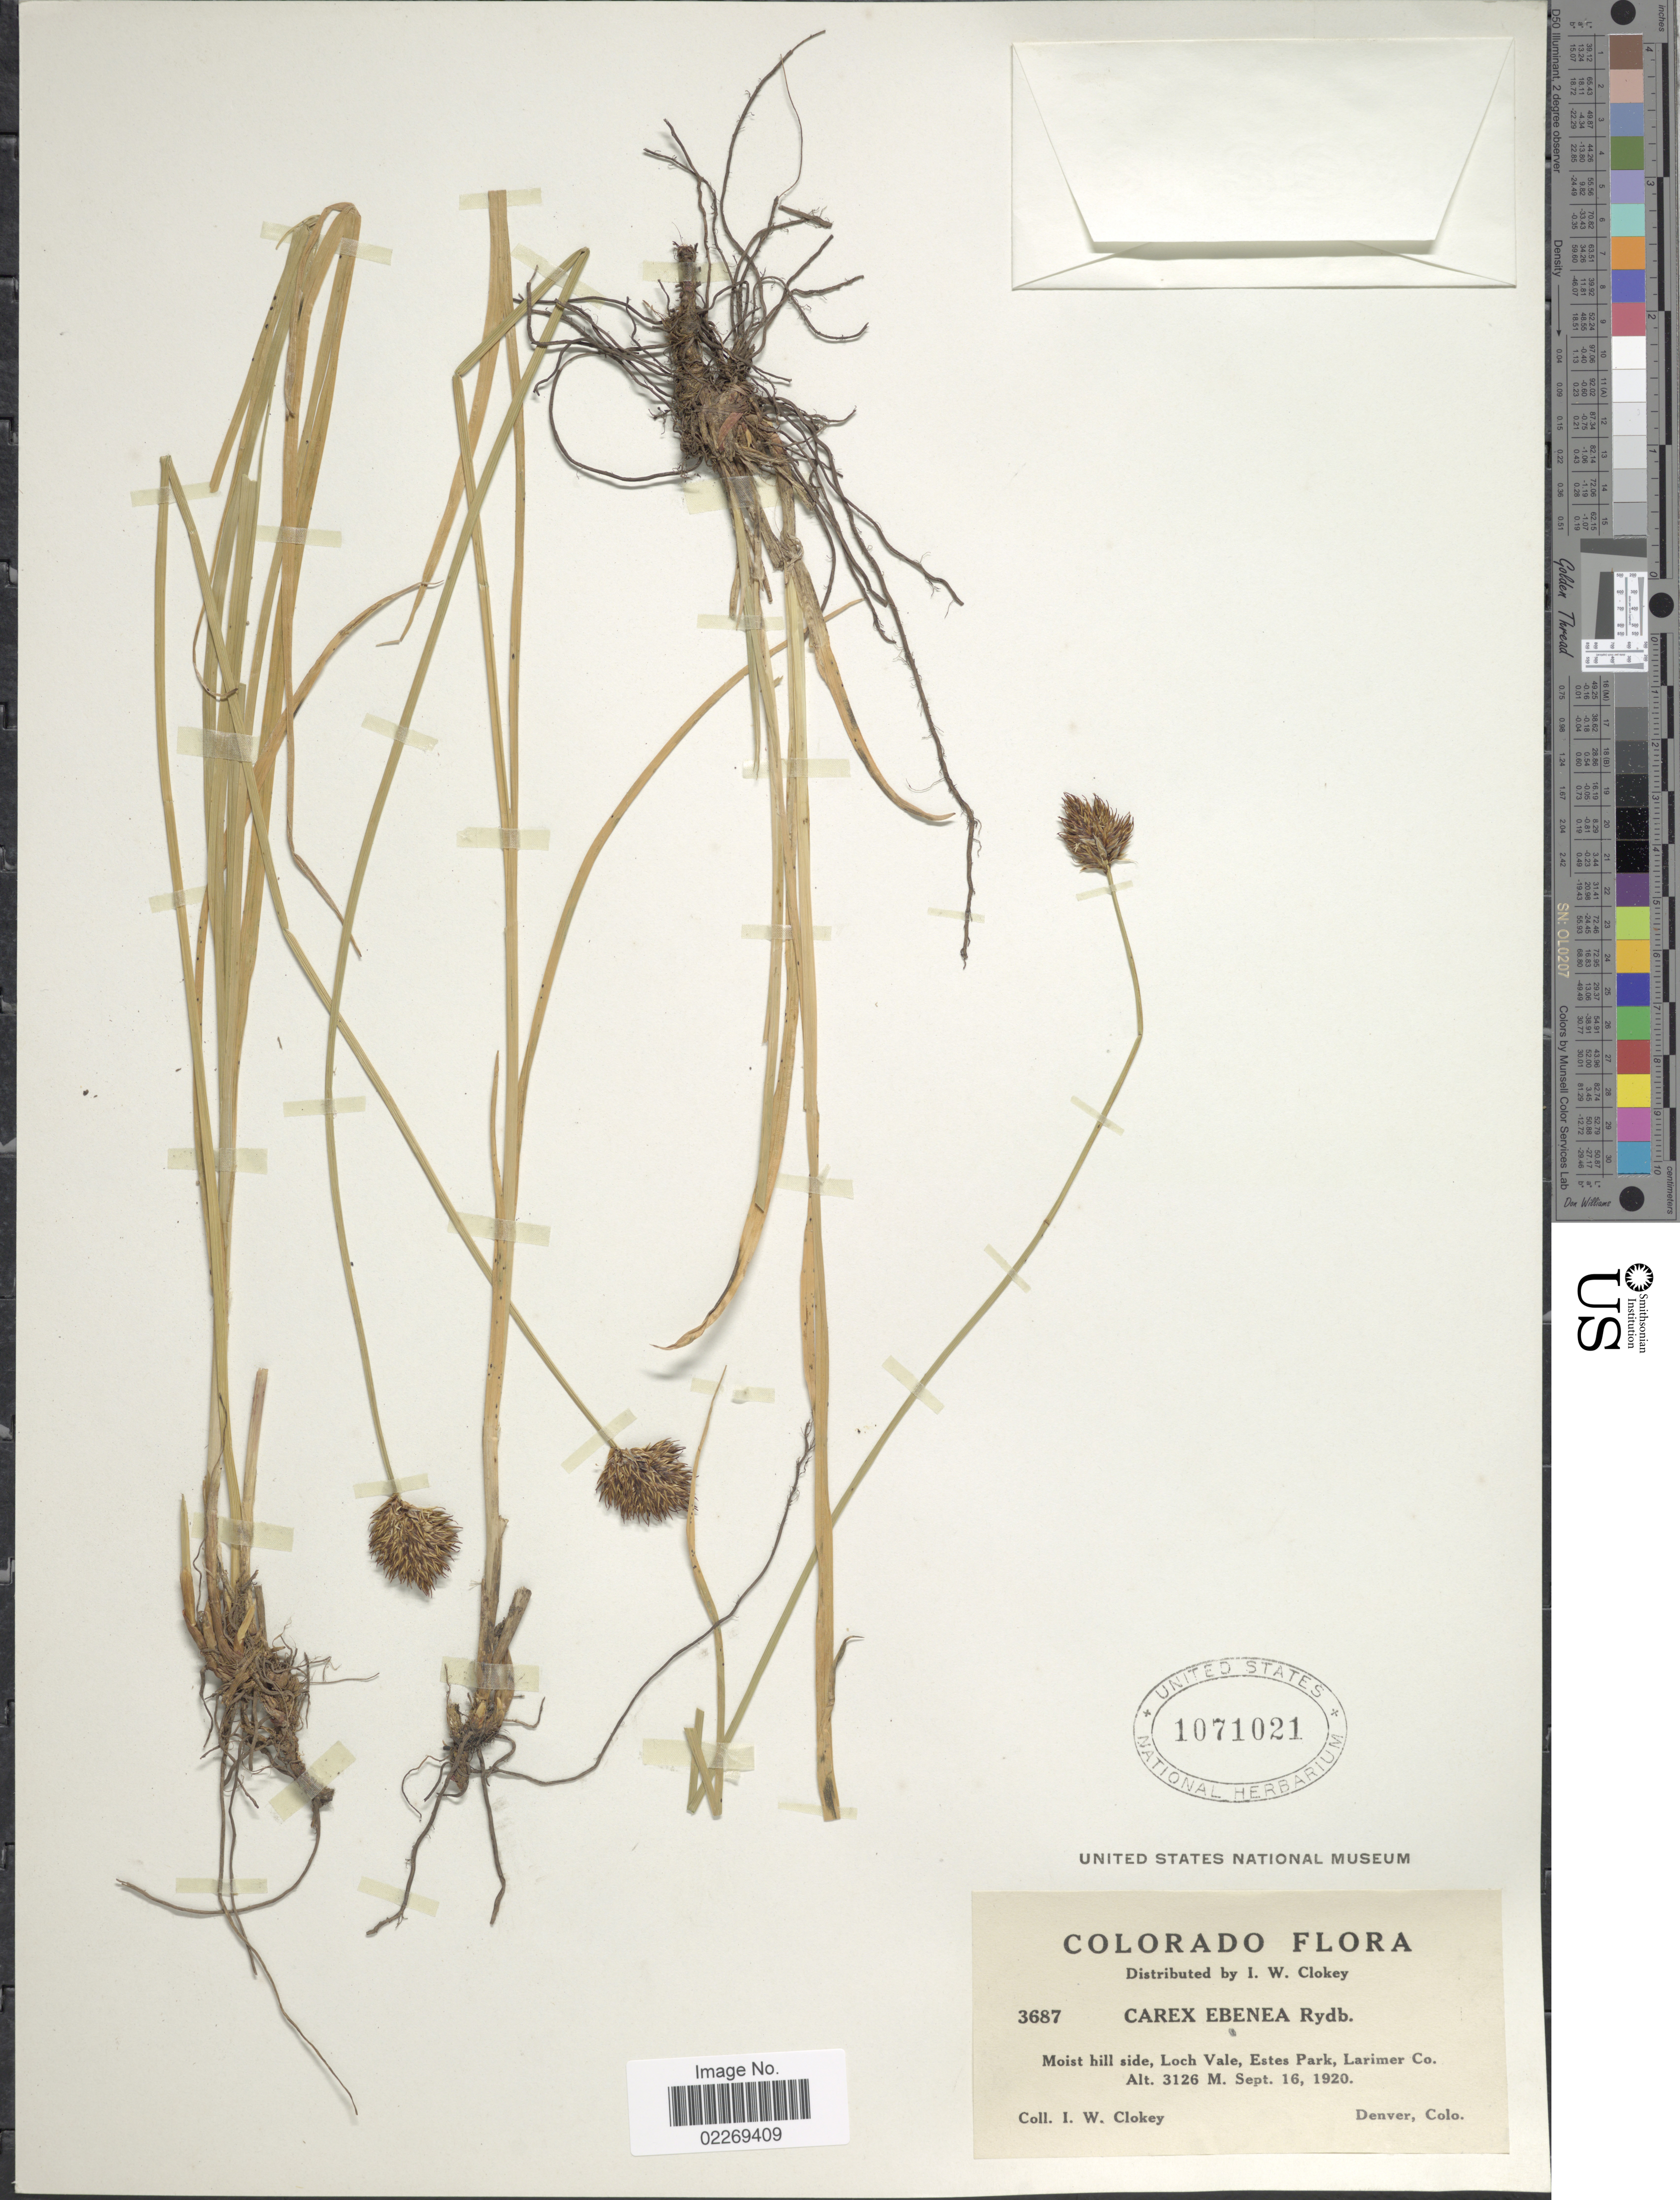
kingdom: Plantae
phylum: Tracheophyta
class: Liliopsida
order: Poales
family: Cyperaceae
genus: Carex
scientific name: Carex ebenea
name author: Rydb.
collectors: I. W. Clokey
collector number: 3687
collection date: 1920-09-16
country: United States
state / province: Colorado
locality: Moist hill side, Loch Vale, Estes Park, Larimer Co.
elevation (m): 3126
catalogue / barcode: US 1071021